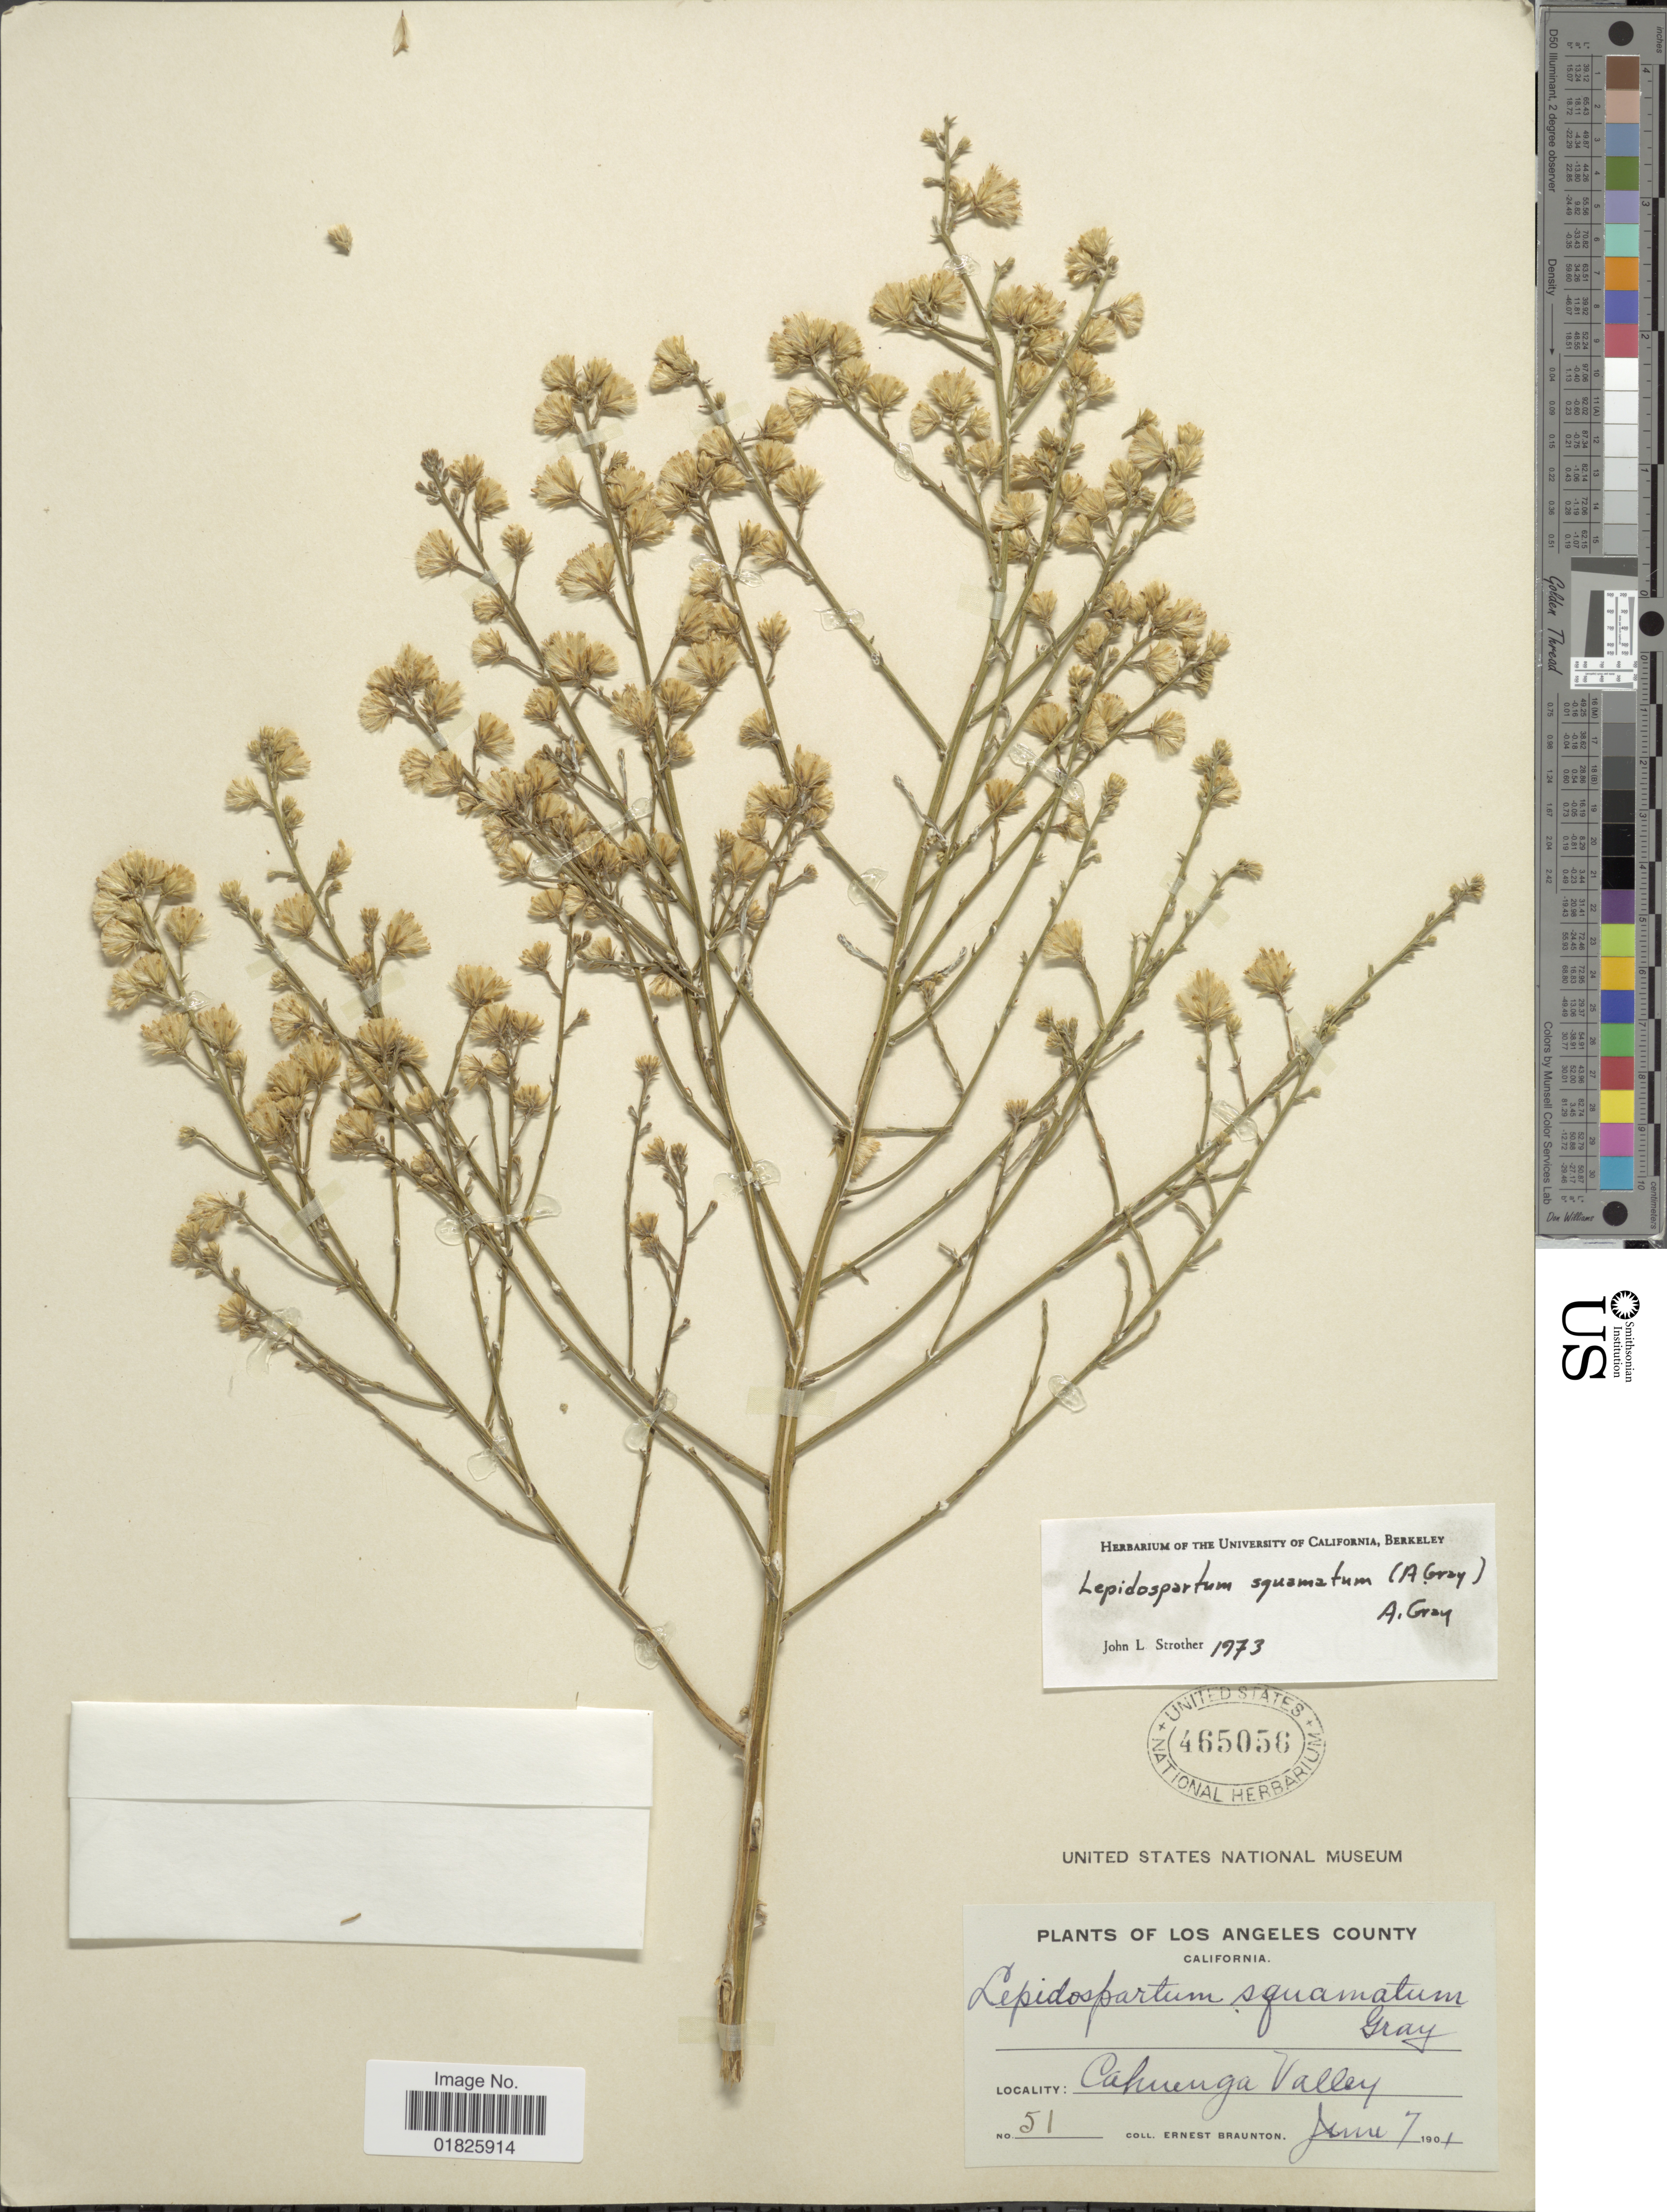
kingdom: Plantae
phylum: Tracheophyta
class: Magnoliopsida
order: Asterales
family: Asteraceae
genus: Lepidospartum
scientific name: Lepidospartum squamatum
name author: A. Gray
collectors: E. Braunton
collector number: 51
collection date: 1901-06-07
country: United States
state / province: California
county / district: Los Angeles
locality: Los Angeles County, Cahuenga Valley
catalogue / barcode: US 465056